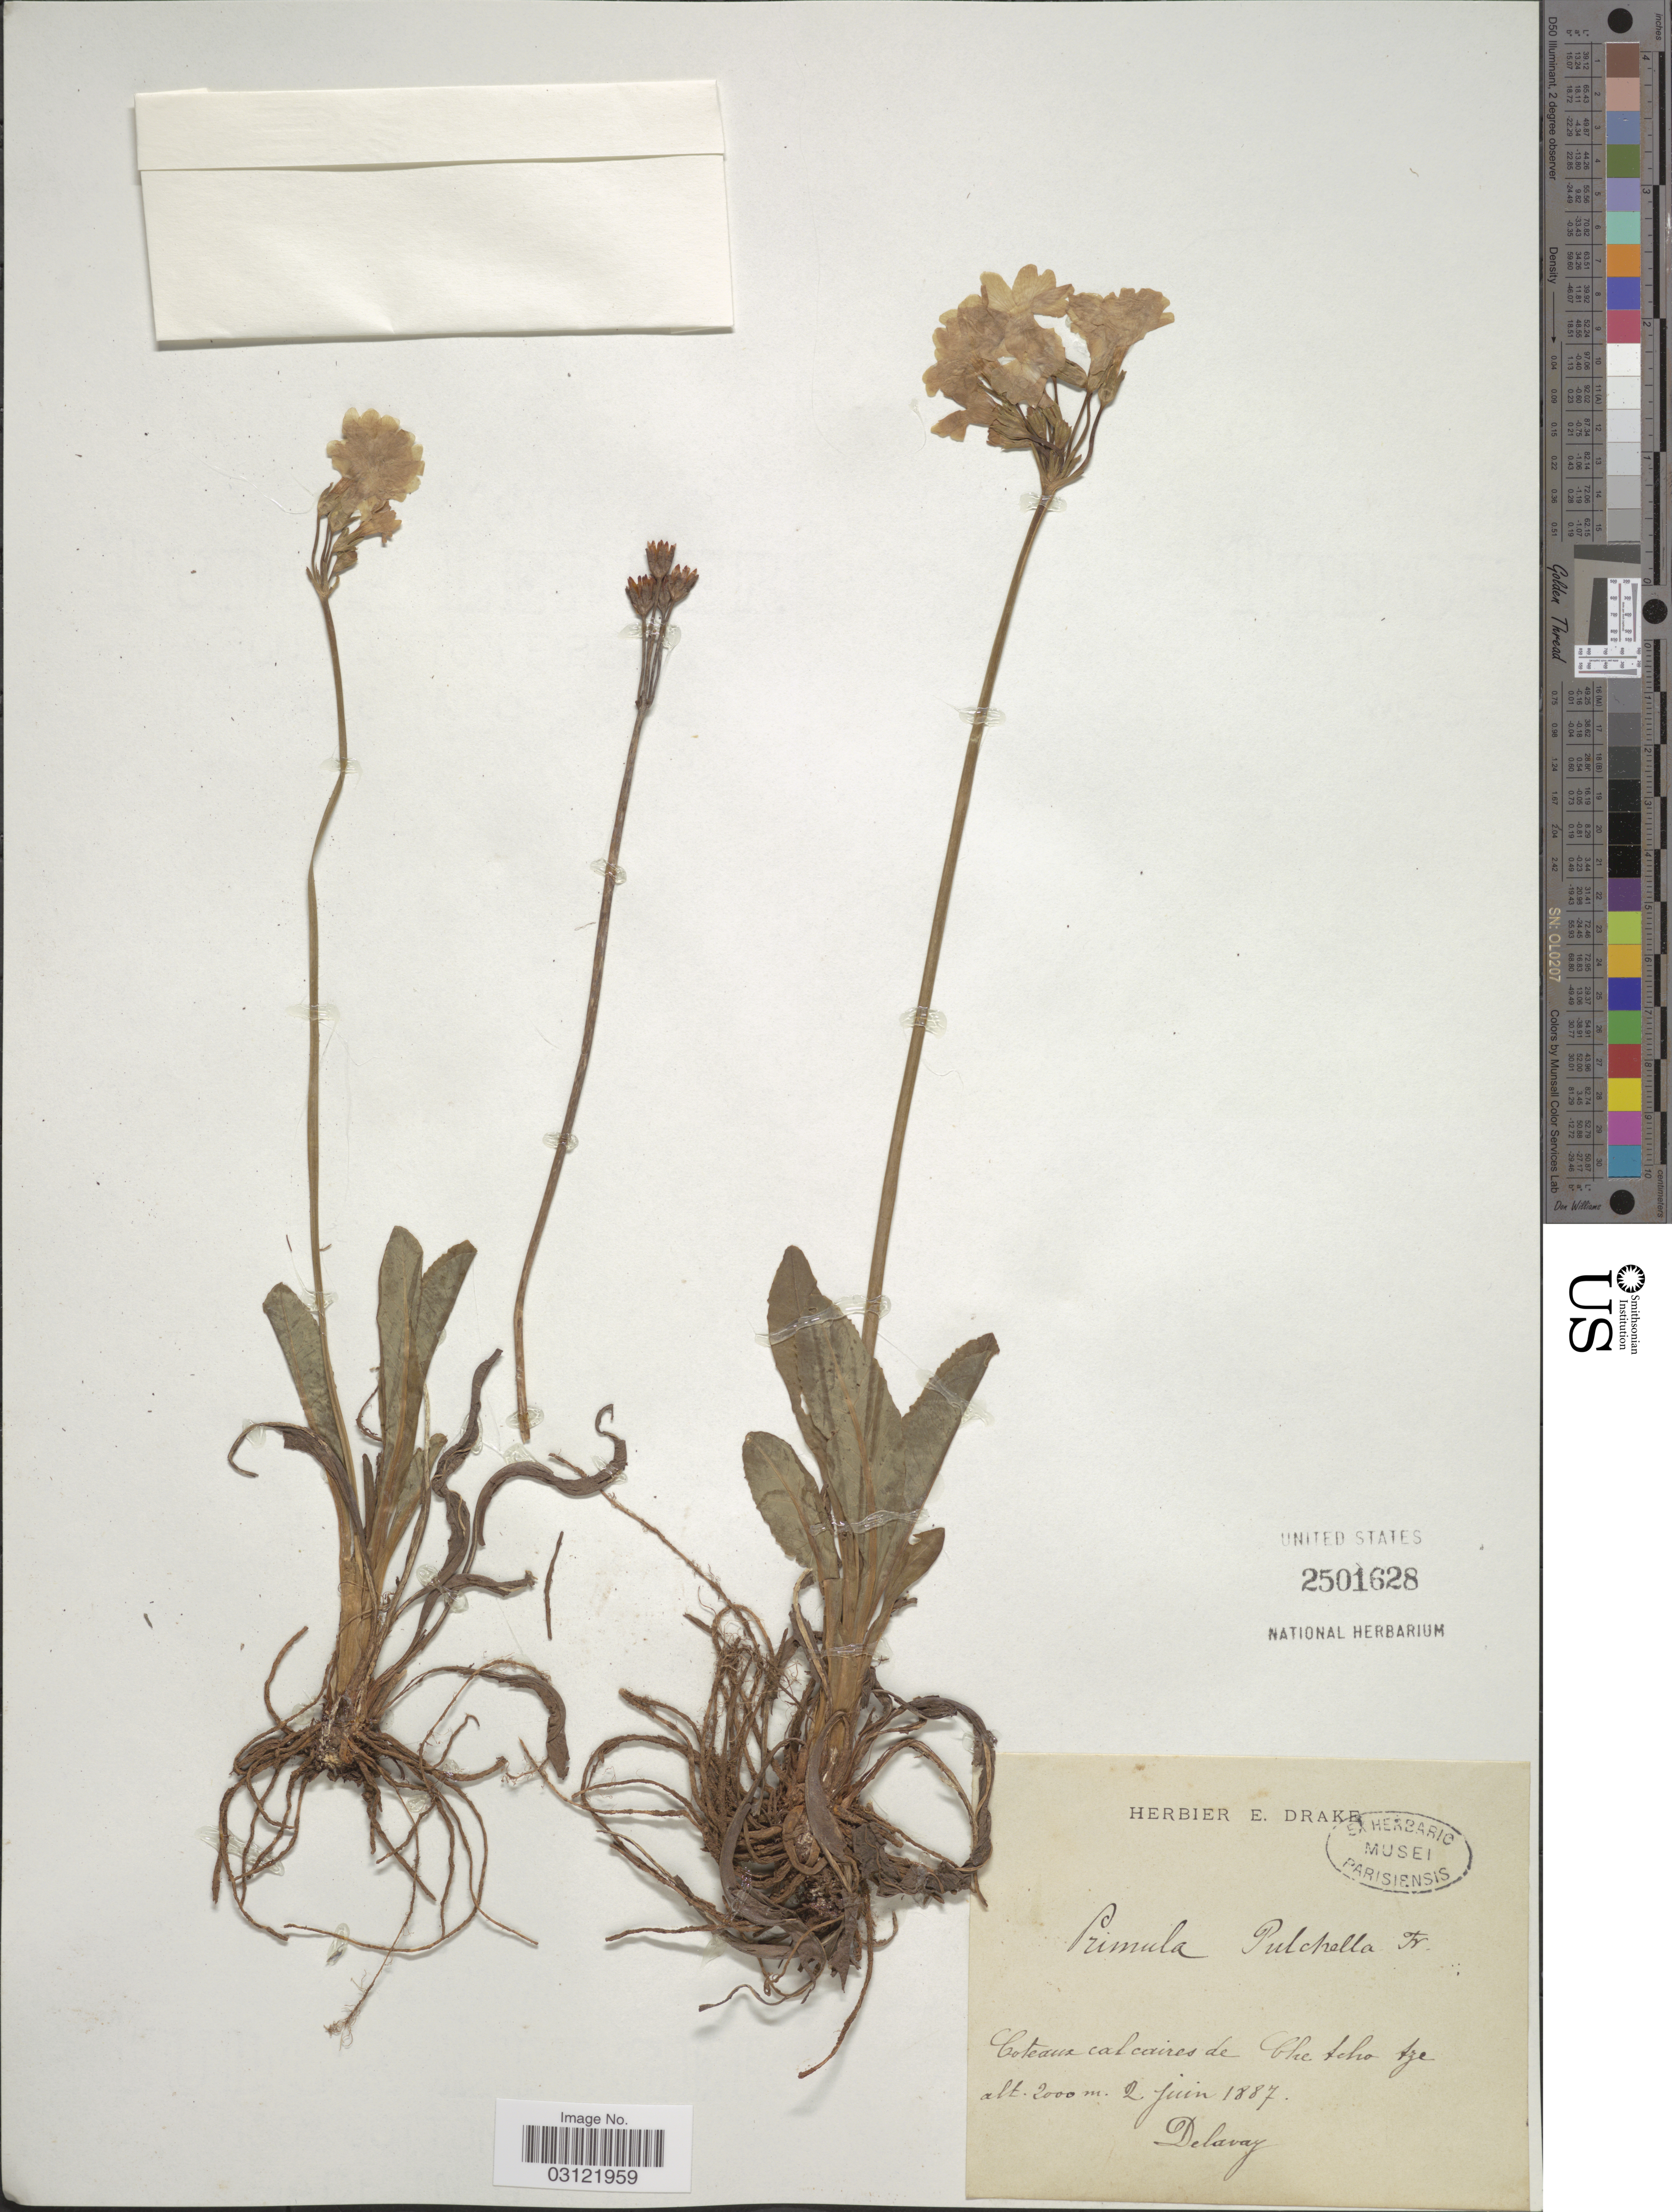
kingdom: Plantae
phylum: Tracheophyta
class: Magnoliopsida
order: Ericales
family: Primulaceae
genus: Primula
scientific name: Primula pulchella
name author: Franch.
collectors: Delavay, --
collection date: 1887-06-02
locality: Coteaux calcaires de Che Scho Sze.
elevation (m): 2000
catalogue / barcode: US 2501628